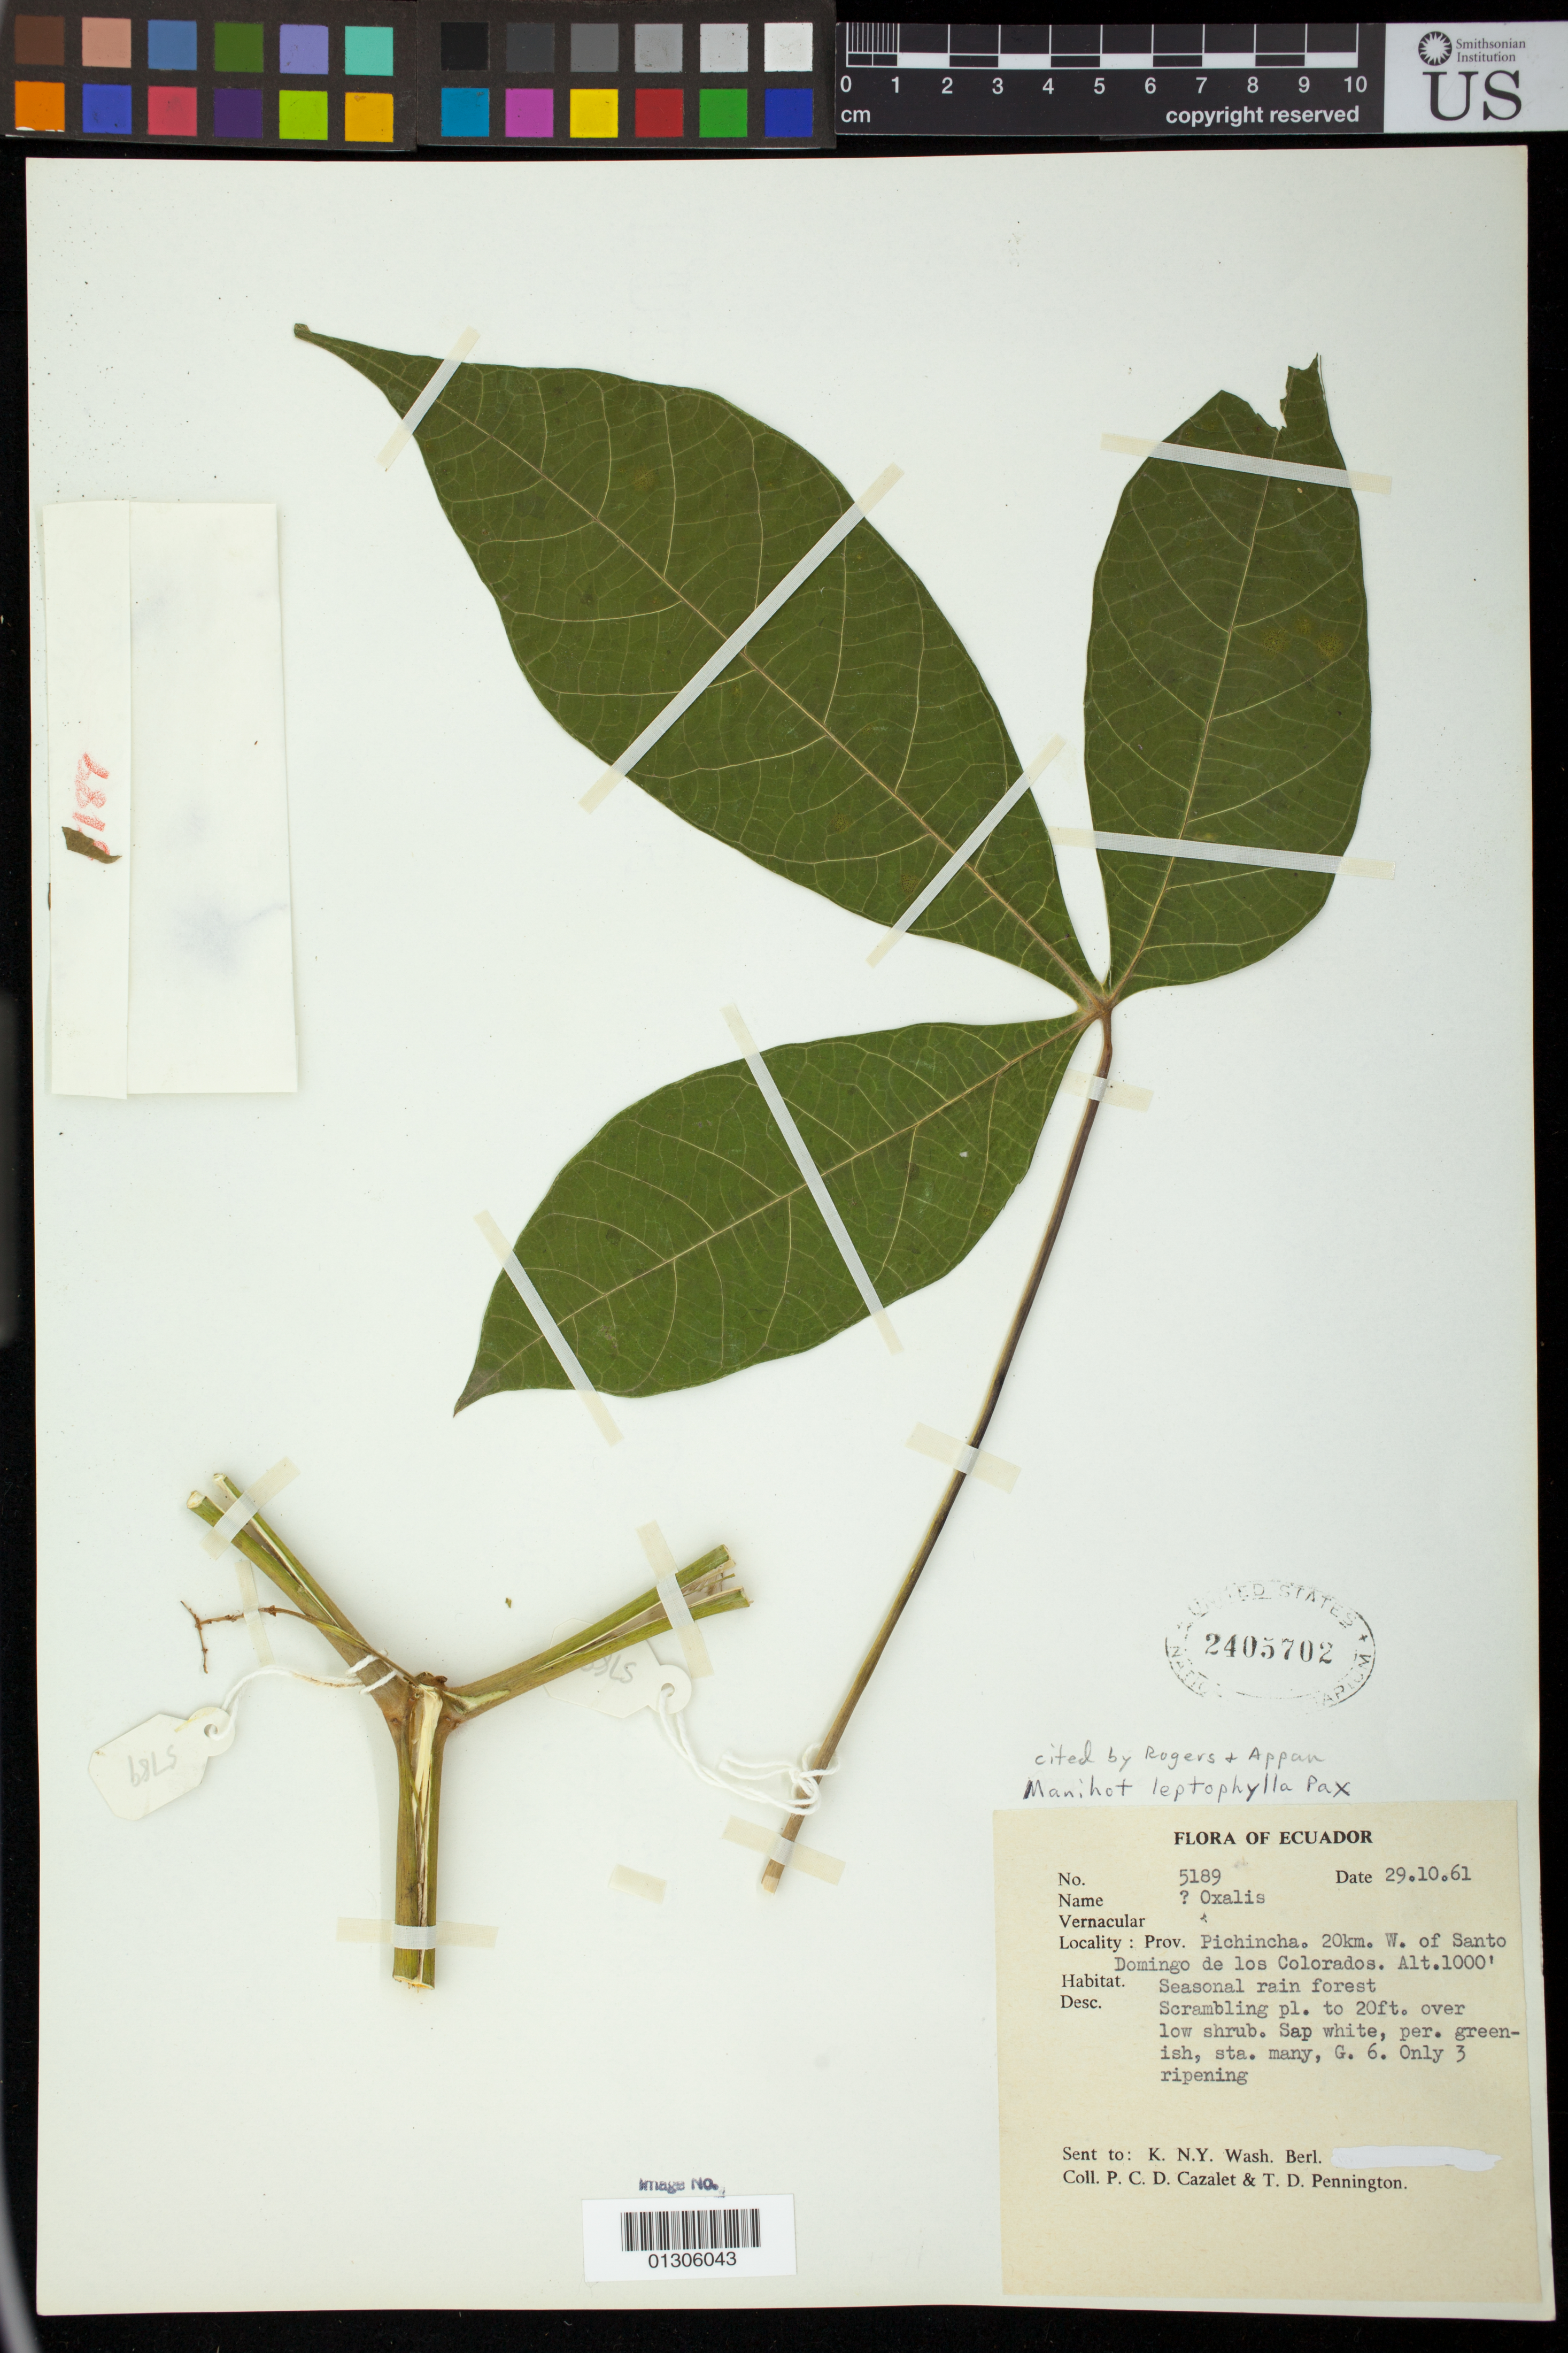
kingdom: Plantae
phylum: Tracheophyta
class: Magnoliopsida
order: Malpighiales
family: Euphorbiaceae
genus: Manihot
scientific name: Manihot leptophylla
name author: Pax in Engl.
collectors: P. C. D. Cazalet & T. D. Pennington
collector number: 5189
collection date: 1961-10-29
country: Ecuador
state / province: Pichincha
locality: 20 km W of Santo Domingo de los Colorados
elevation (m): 305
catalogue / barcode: US 2405702